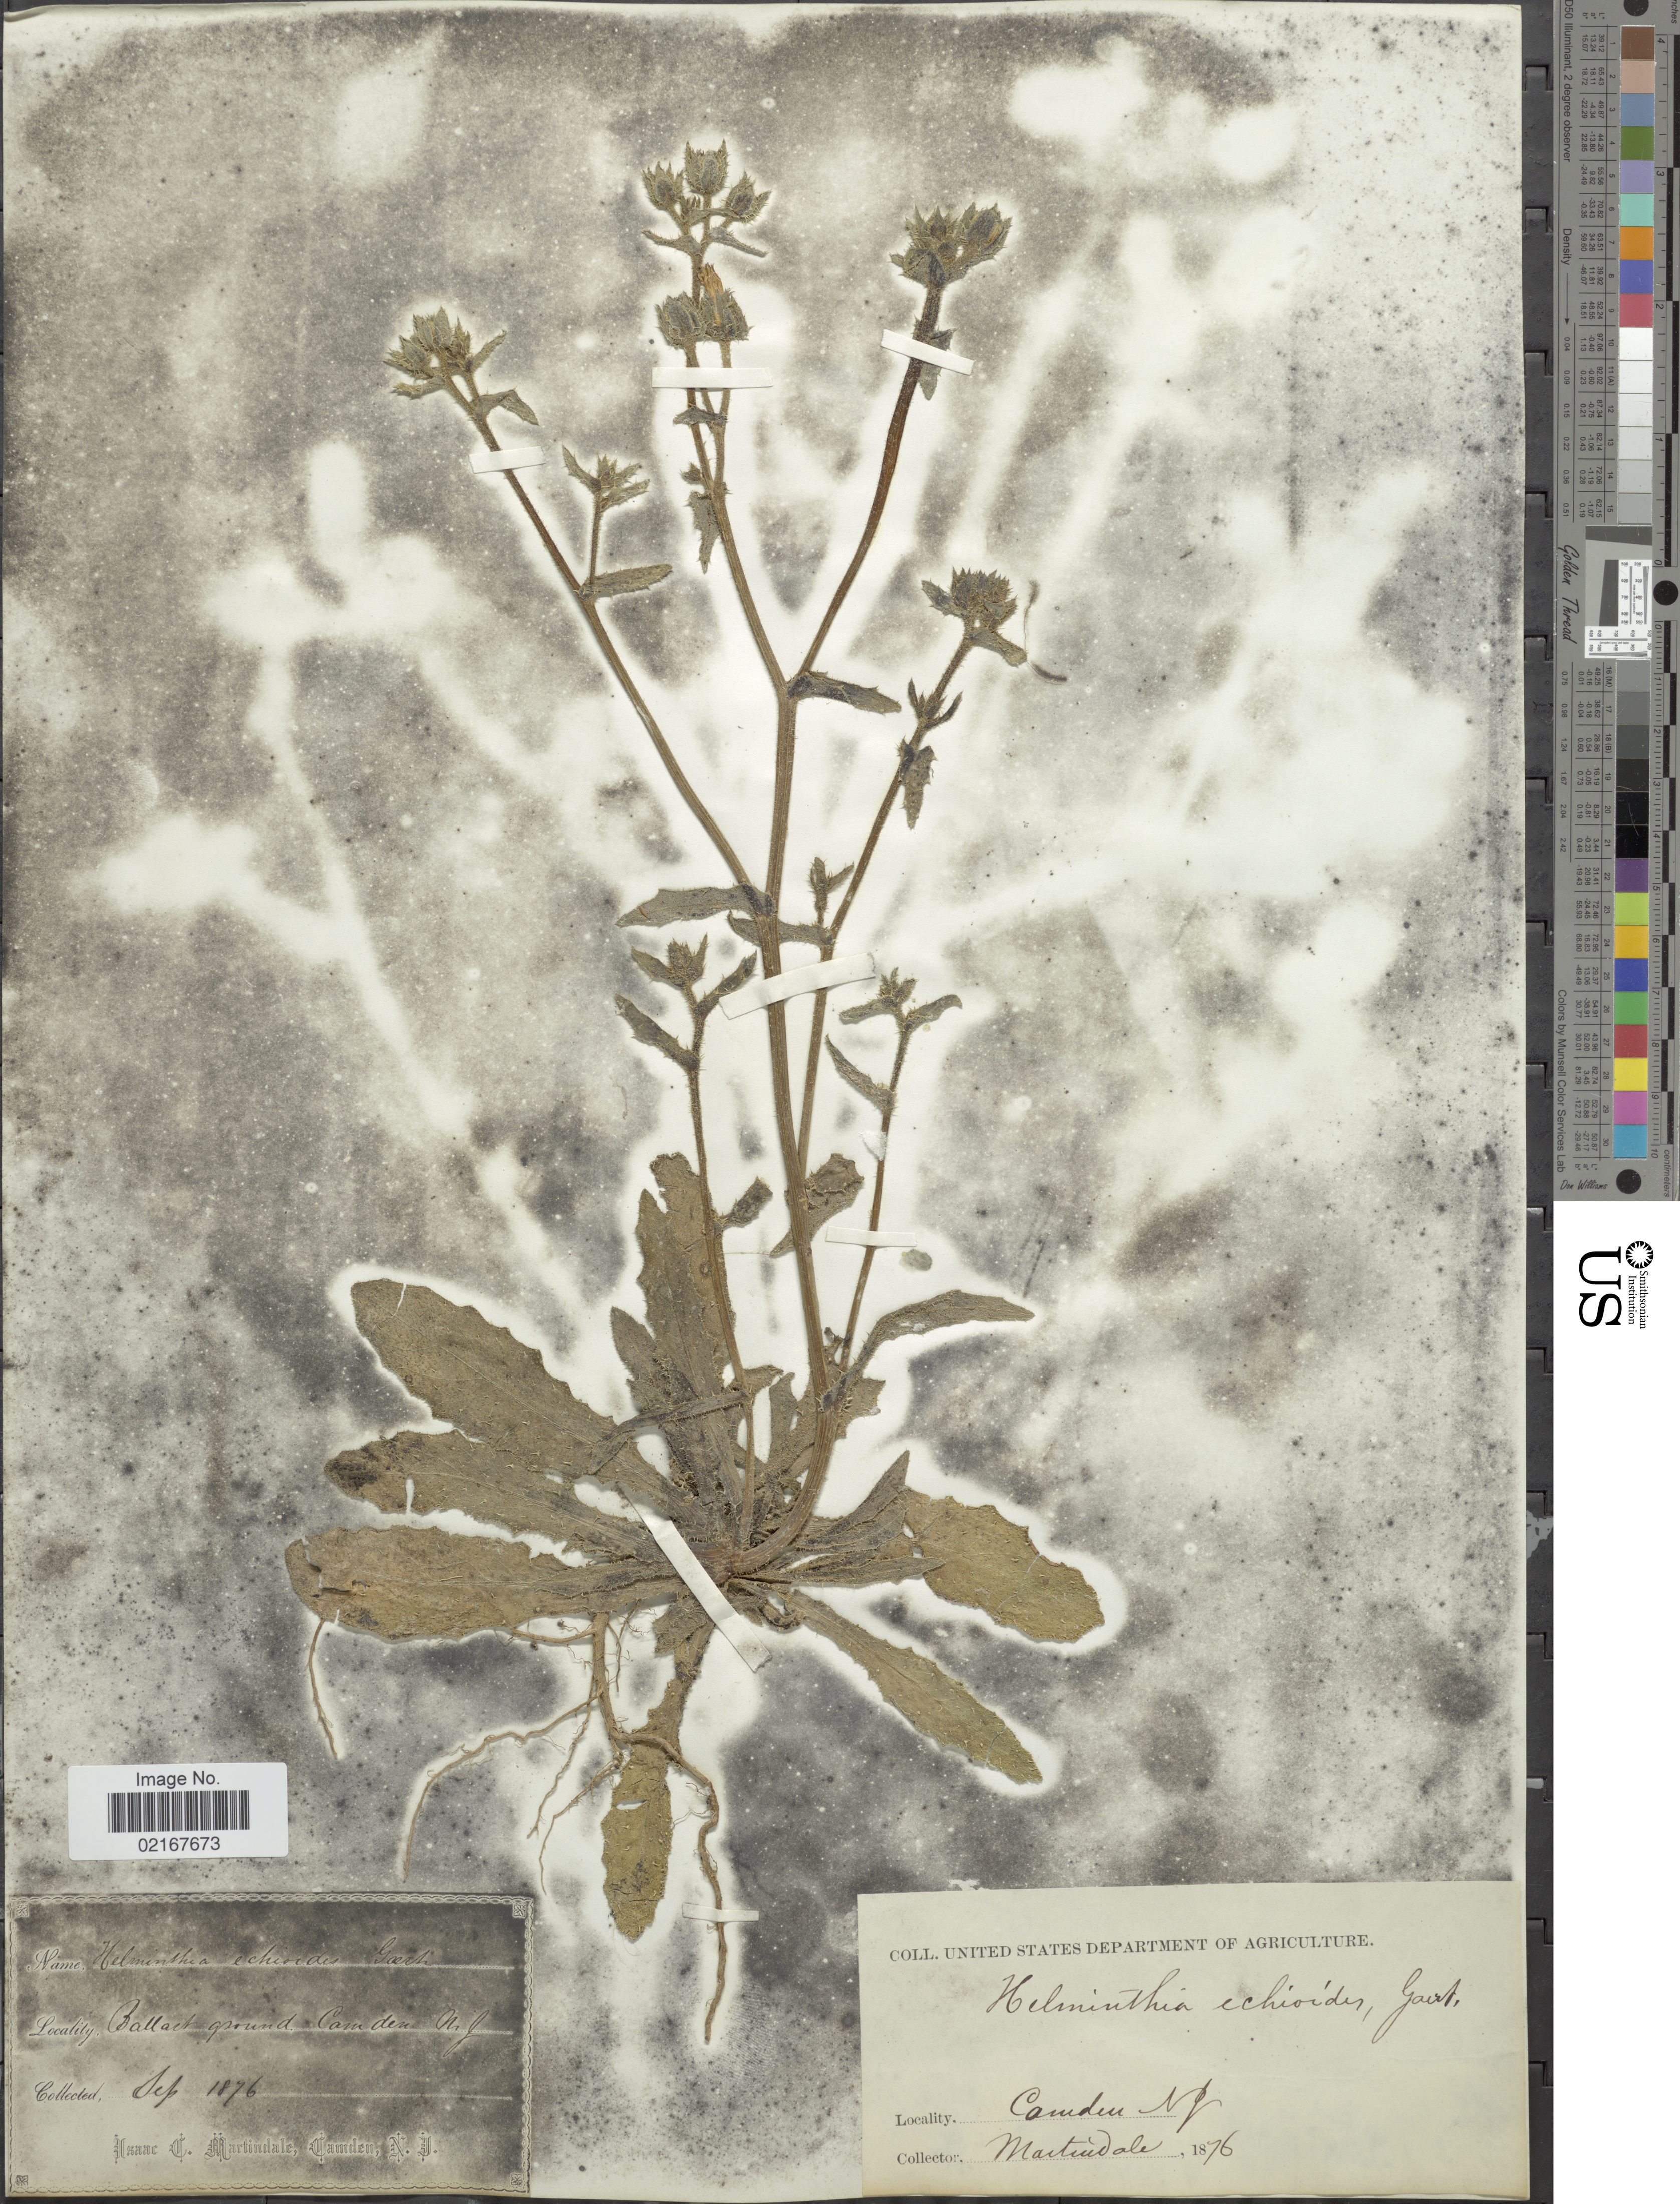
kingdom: Plantae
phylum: Tracheophyta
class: Magnoliopsida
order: Asterales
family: Asteraceae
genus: Helminthotheca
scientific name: Helminthotheca echioides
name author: (L.) Holub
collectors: I. C. Martindale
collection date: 1876-09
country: United States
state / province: New Jersey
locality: Camden, N. J.